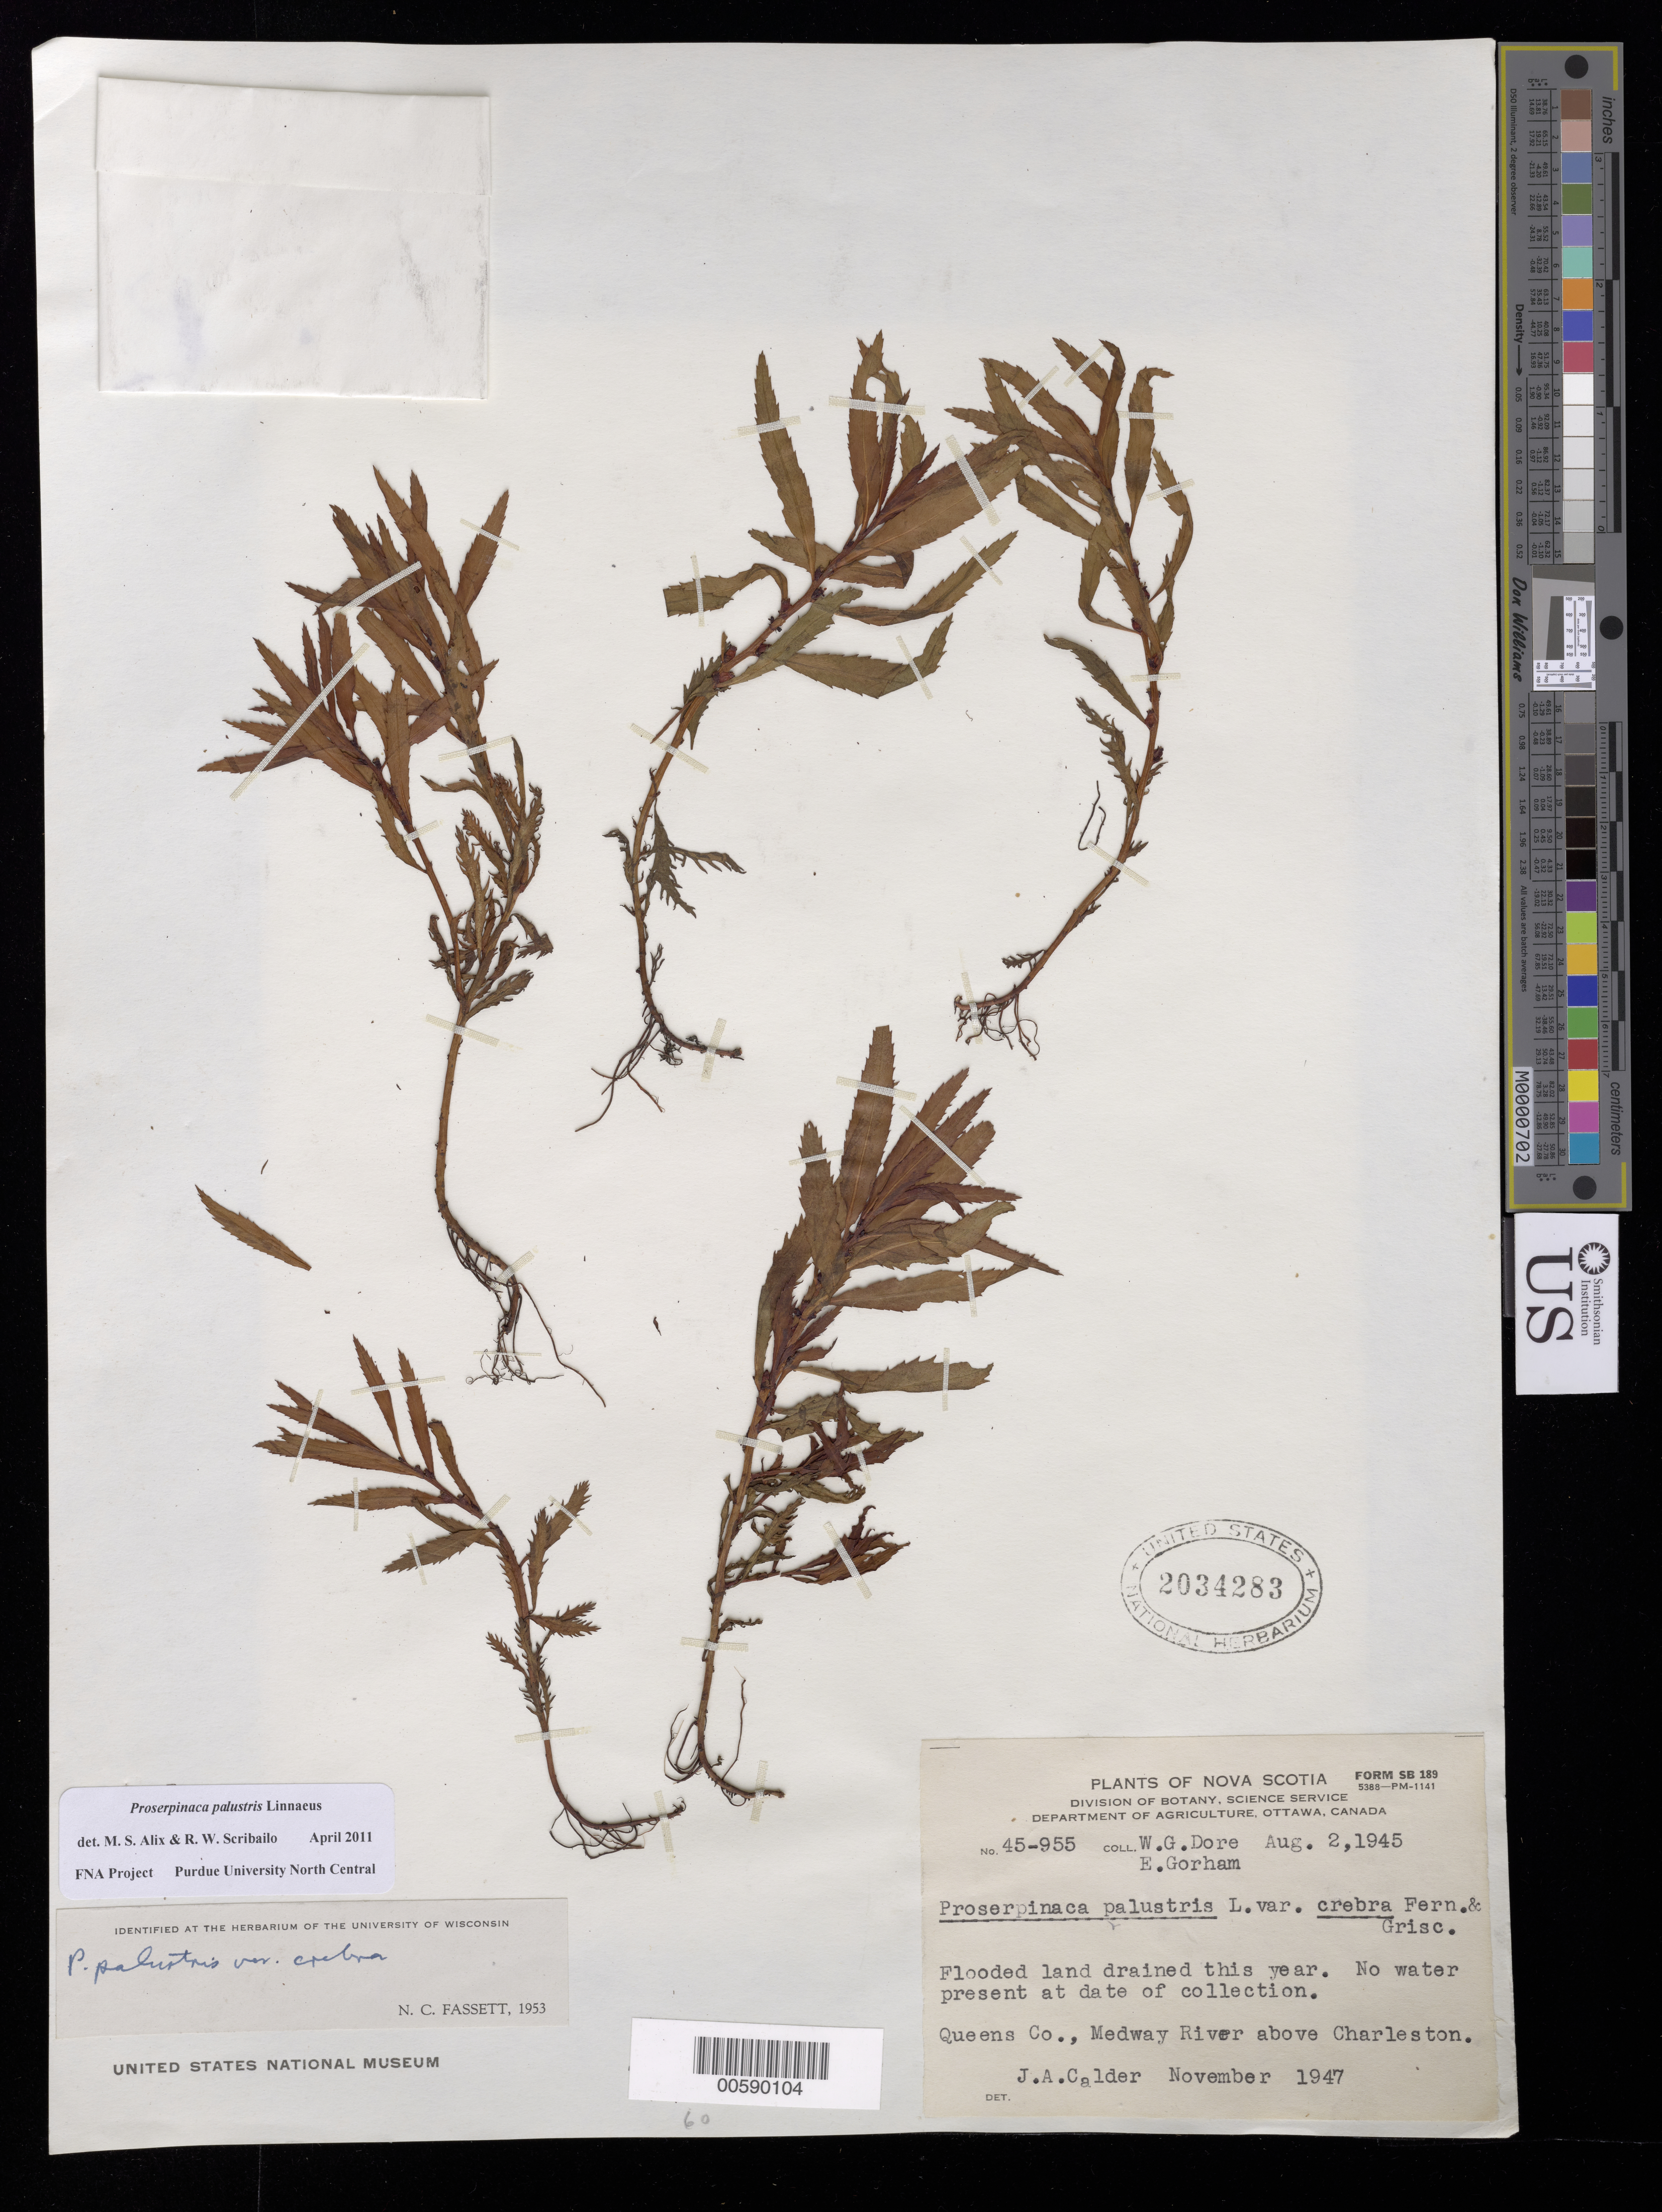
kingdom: Plantae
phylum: Tracheophyta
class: Magnoliopsida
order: Saxifragales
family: Haloragaceae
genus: Proserpinaca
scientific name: Proserpinaca palustris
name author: L.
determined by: Scribailo, R. W.; Alix, M. S.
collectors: W. Dore & E. Gorham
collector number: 45-955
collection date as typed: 02 Aug 1945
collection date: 1945-08-02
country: Canada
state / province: Nova Scotia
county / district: Queens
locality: Medway River above Charleston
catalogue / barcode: US 2034283